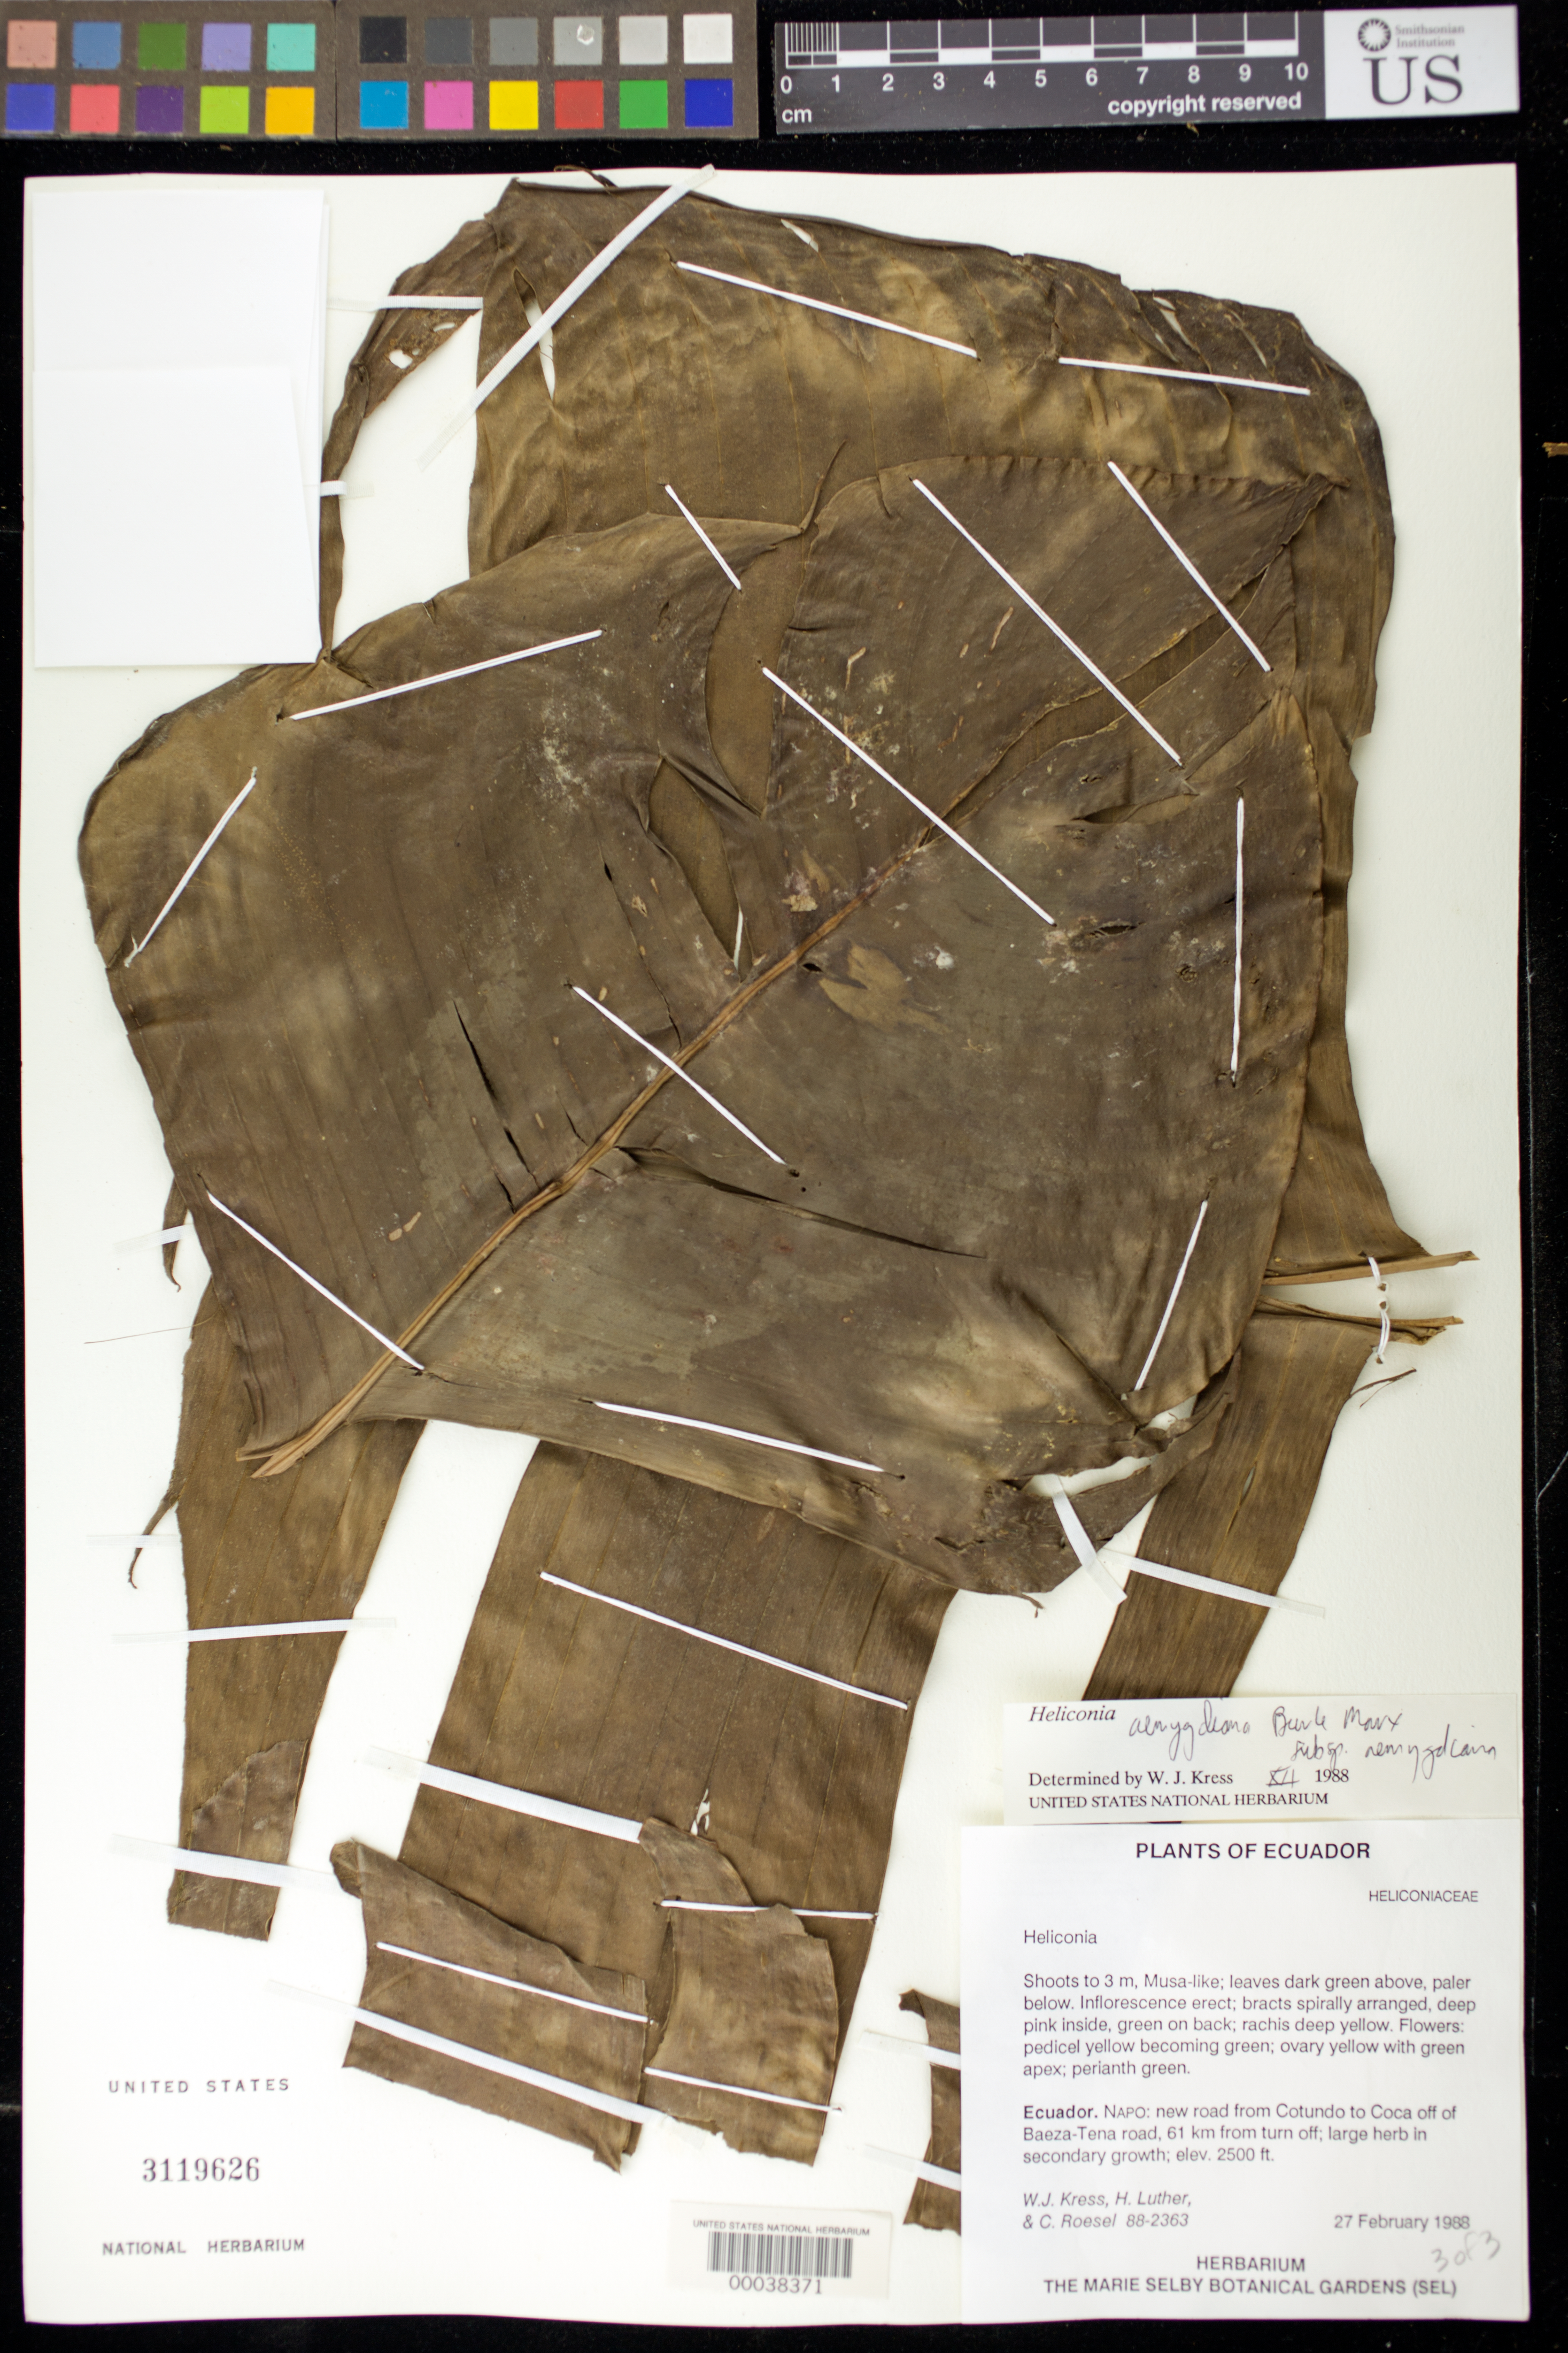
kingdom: Plantae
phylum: Tracheophyta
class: Liliopsida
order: Zingiberales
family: Heliconiaceae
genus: Heliconia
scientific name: Heliconia aemygdiana subsp. aemygdiana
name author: Burle-Marx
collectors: W. J. Kress, Harry E. Luther & C. S. Roesel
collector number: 88-2363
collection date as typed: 27 Feb 1988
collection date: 1988-02-27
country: Ecuador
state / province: Napo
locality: New road from cOtundo to coca off of baeza-Tena road, 61 km from turn off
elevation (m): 762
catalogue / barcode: US 3119626